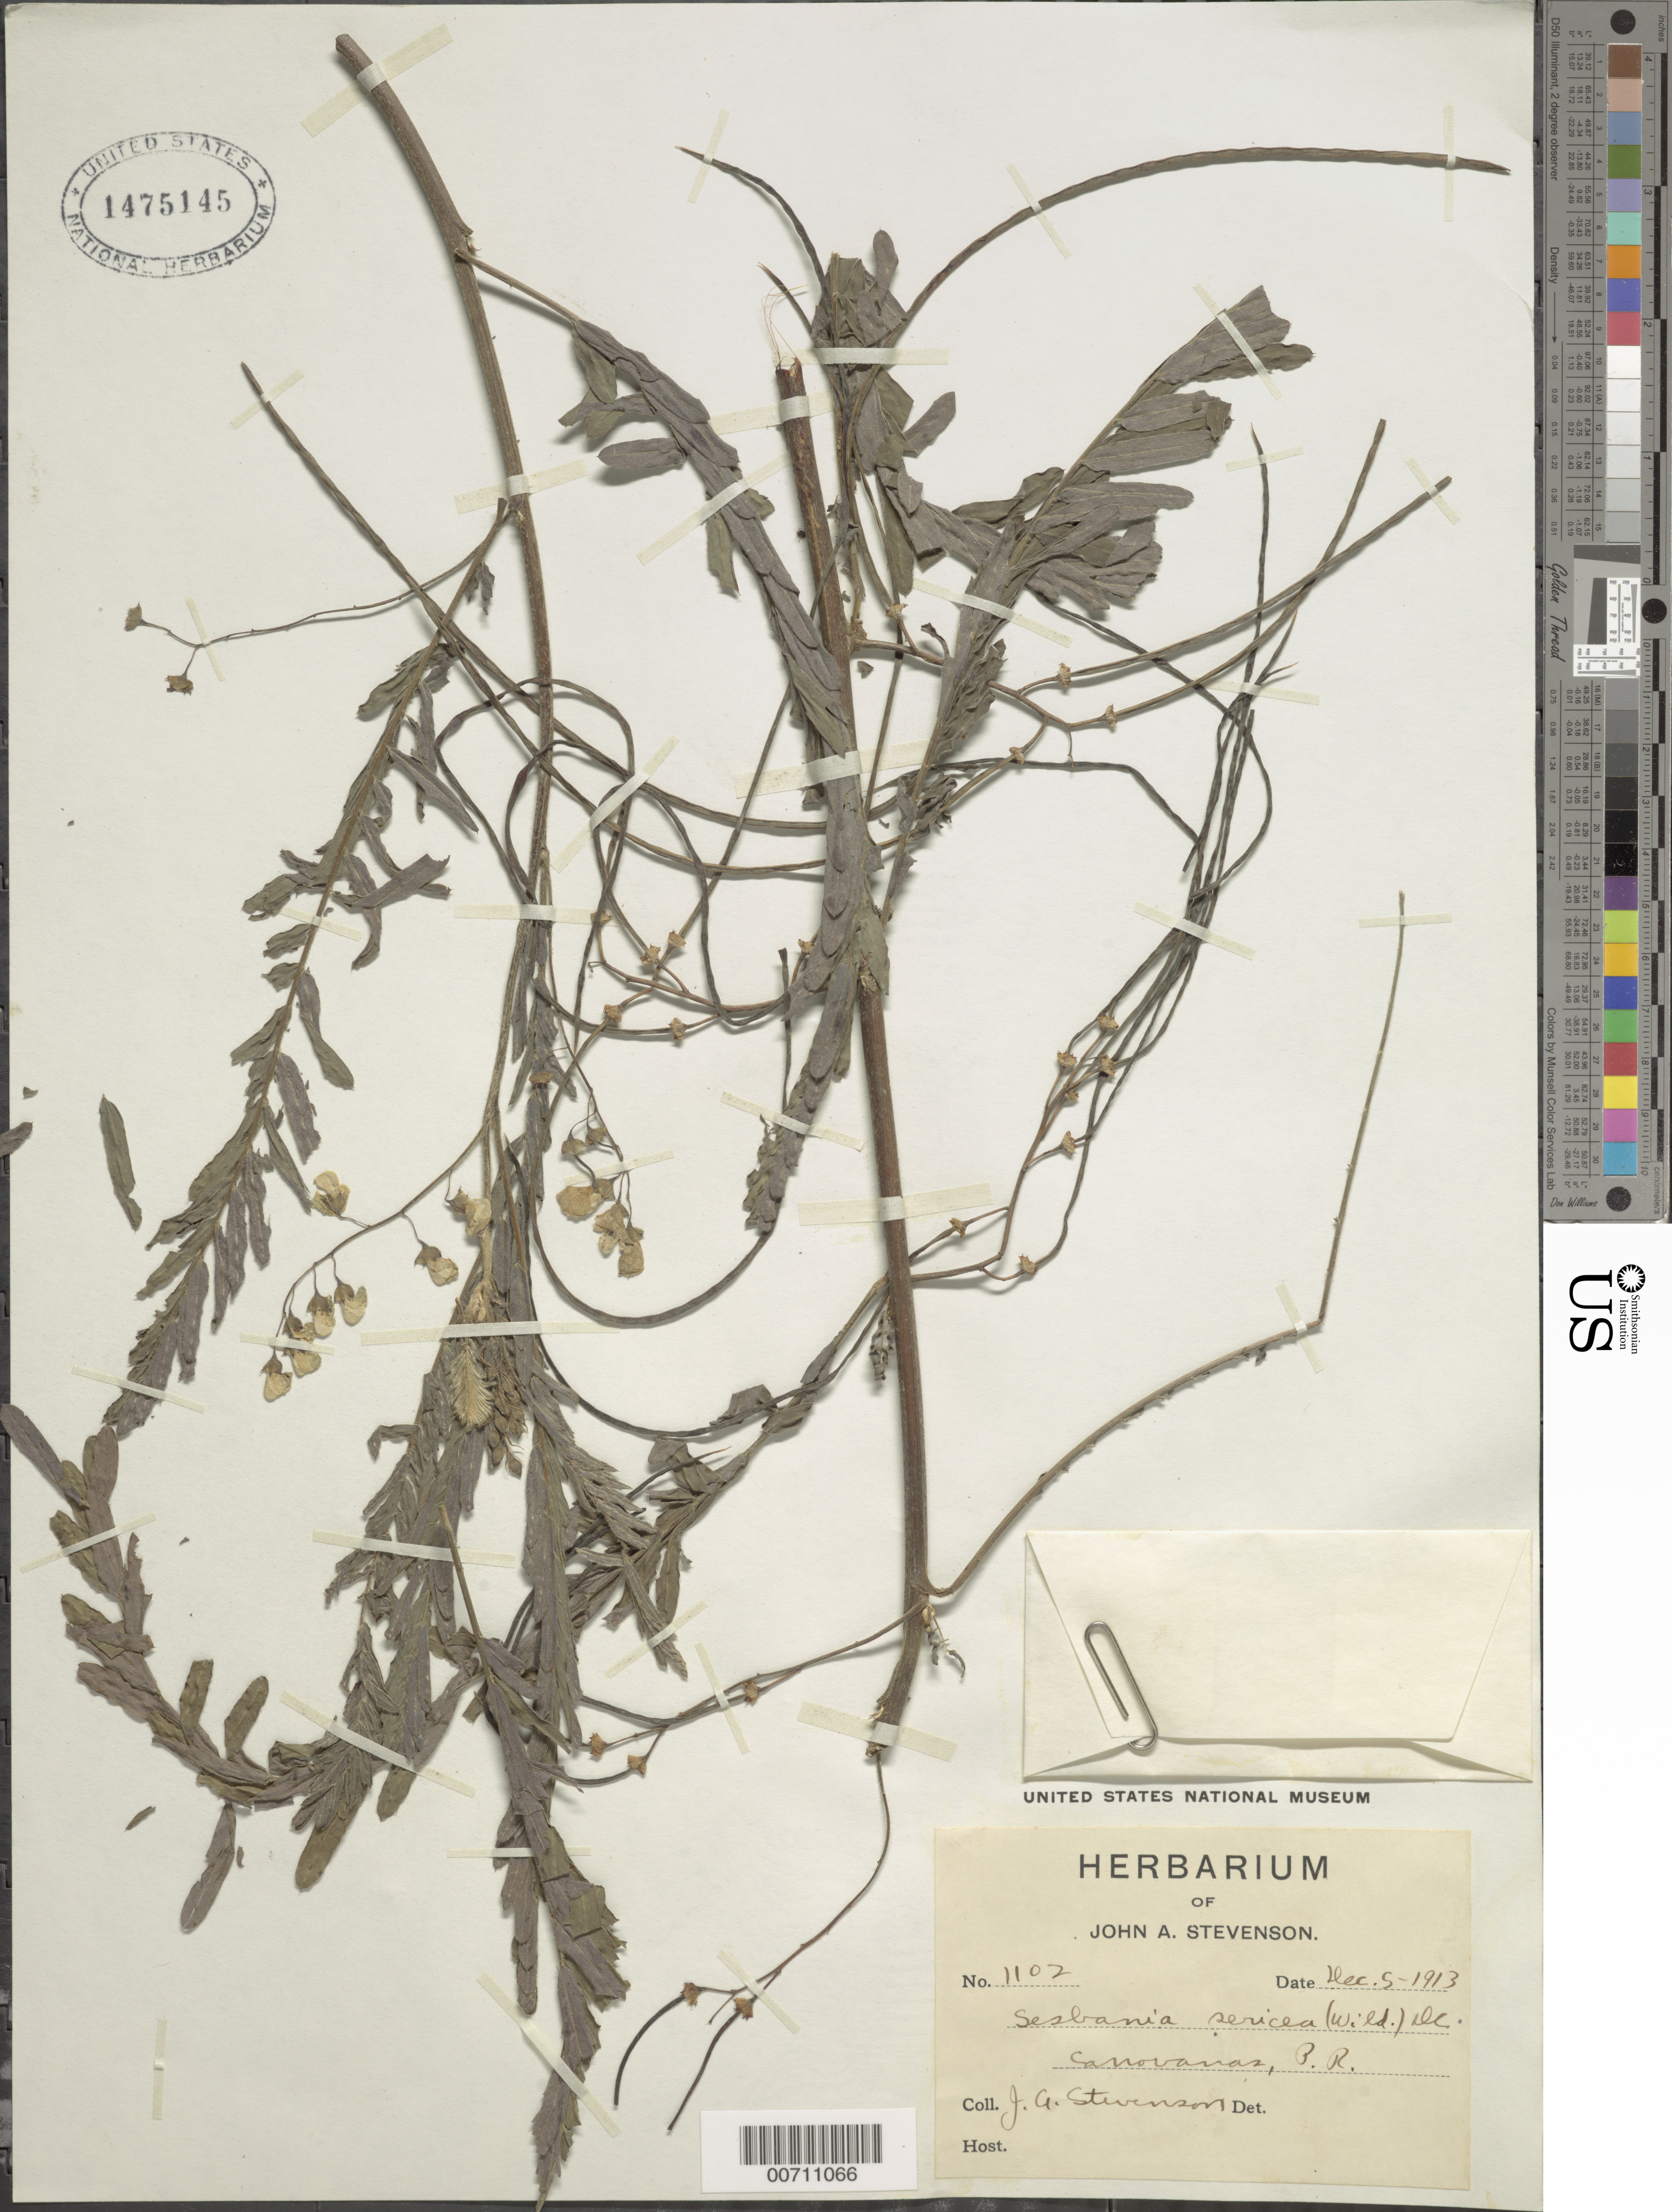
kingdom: Plantae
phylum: Tracheophyta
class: Magnoliopsida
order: Fabales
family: Fabaceae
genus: Sesbania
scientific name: Sesbania sericea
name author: (Willd.) Link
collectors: J. Stevenson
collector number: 1102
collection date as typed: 05 Dec 1913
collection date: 1913-12-05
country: Puerto Rico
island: Greater Antilles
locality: Canovanas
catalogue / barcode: US 1475145